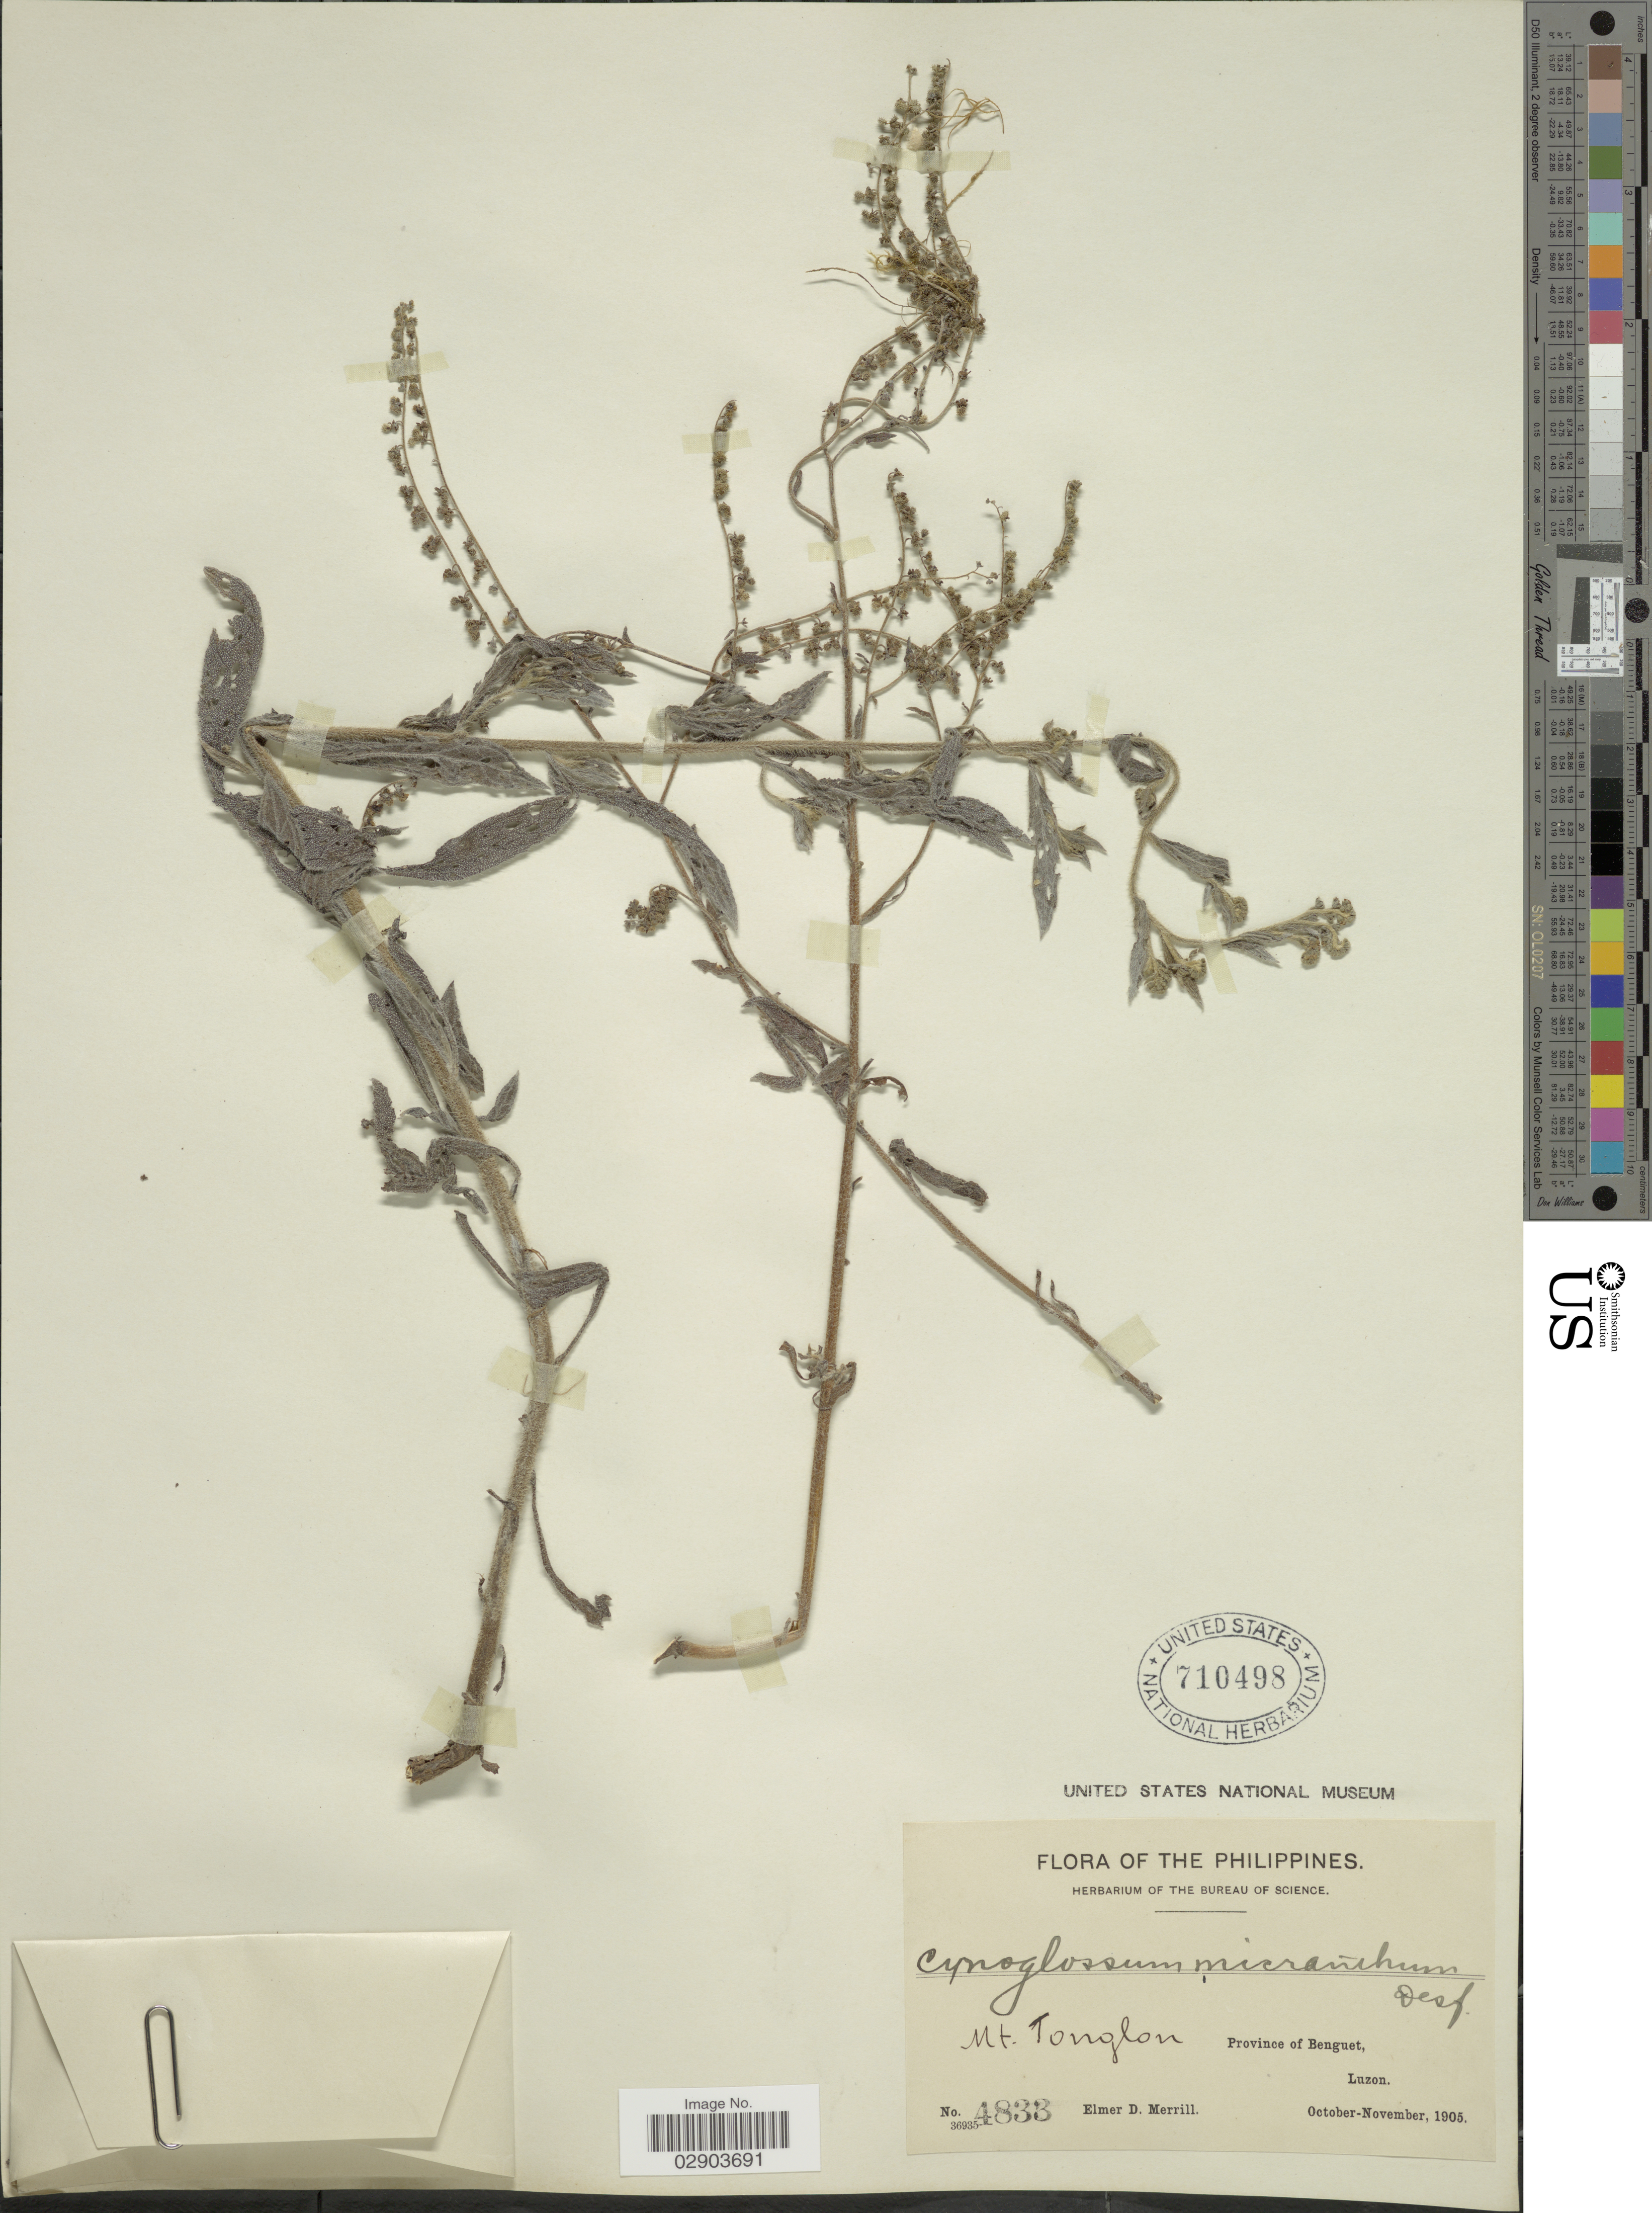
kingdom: Plantae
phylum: Tracheophyta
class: Magnoliopsida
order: Boraginales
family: Boraginaceae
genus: Cynoglossum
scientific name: Cynoglossum lanceolatum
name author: Forssk.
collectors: E. D. Merrill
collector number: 4833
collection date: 1905-10/1905-11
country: Philippines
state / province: Cordillera (Administrative Region)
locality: Mt. Tonglon, Province of Benguet, Luzon.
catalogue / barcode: US 710498